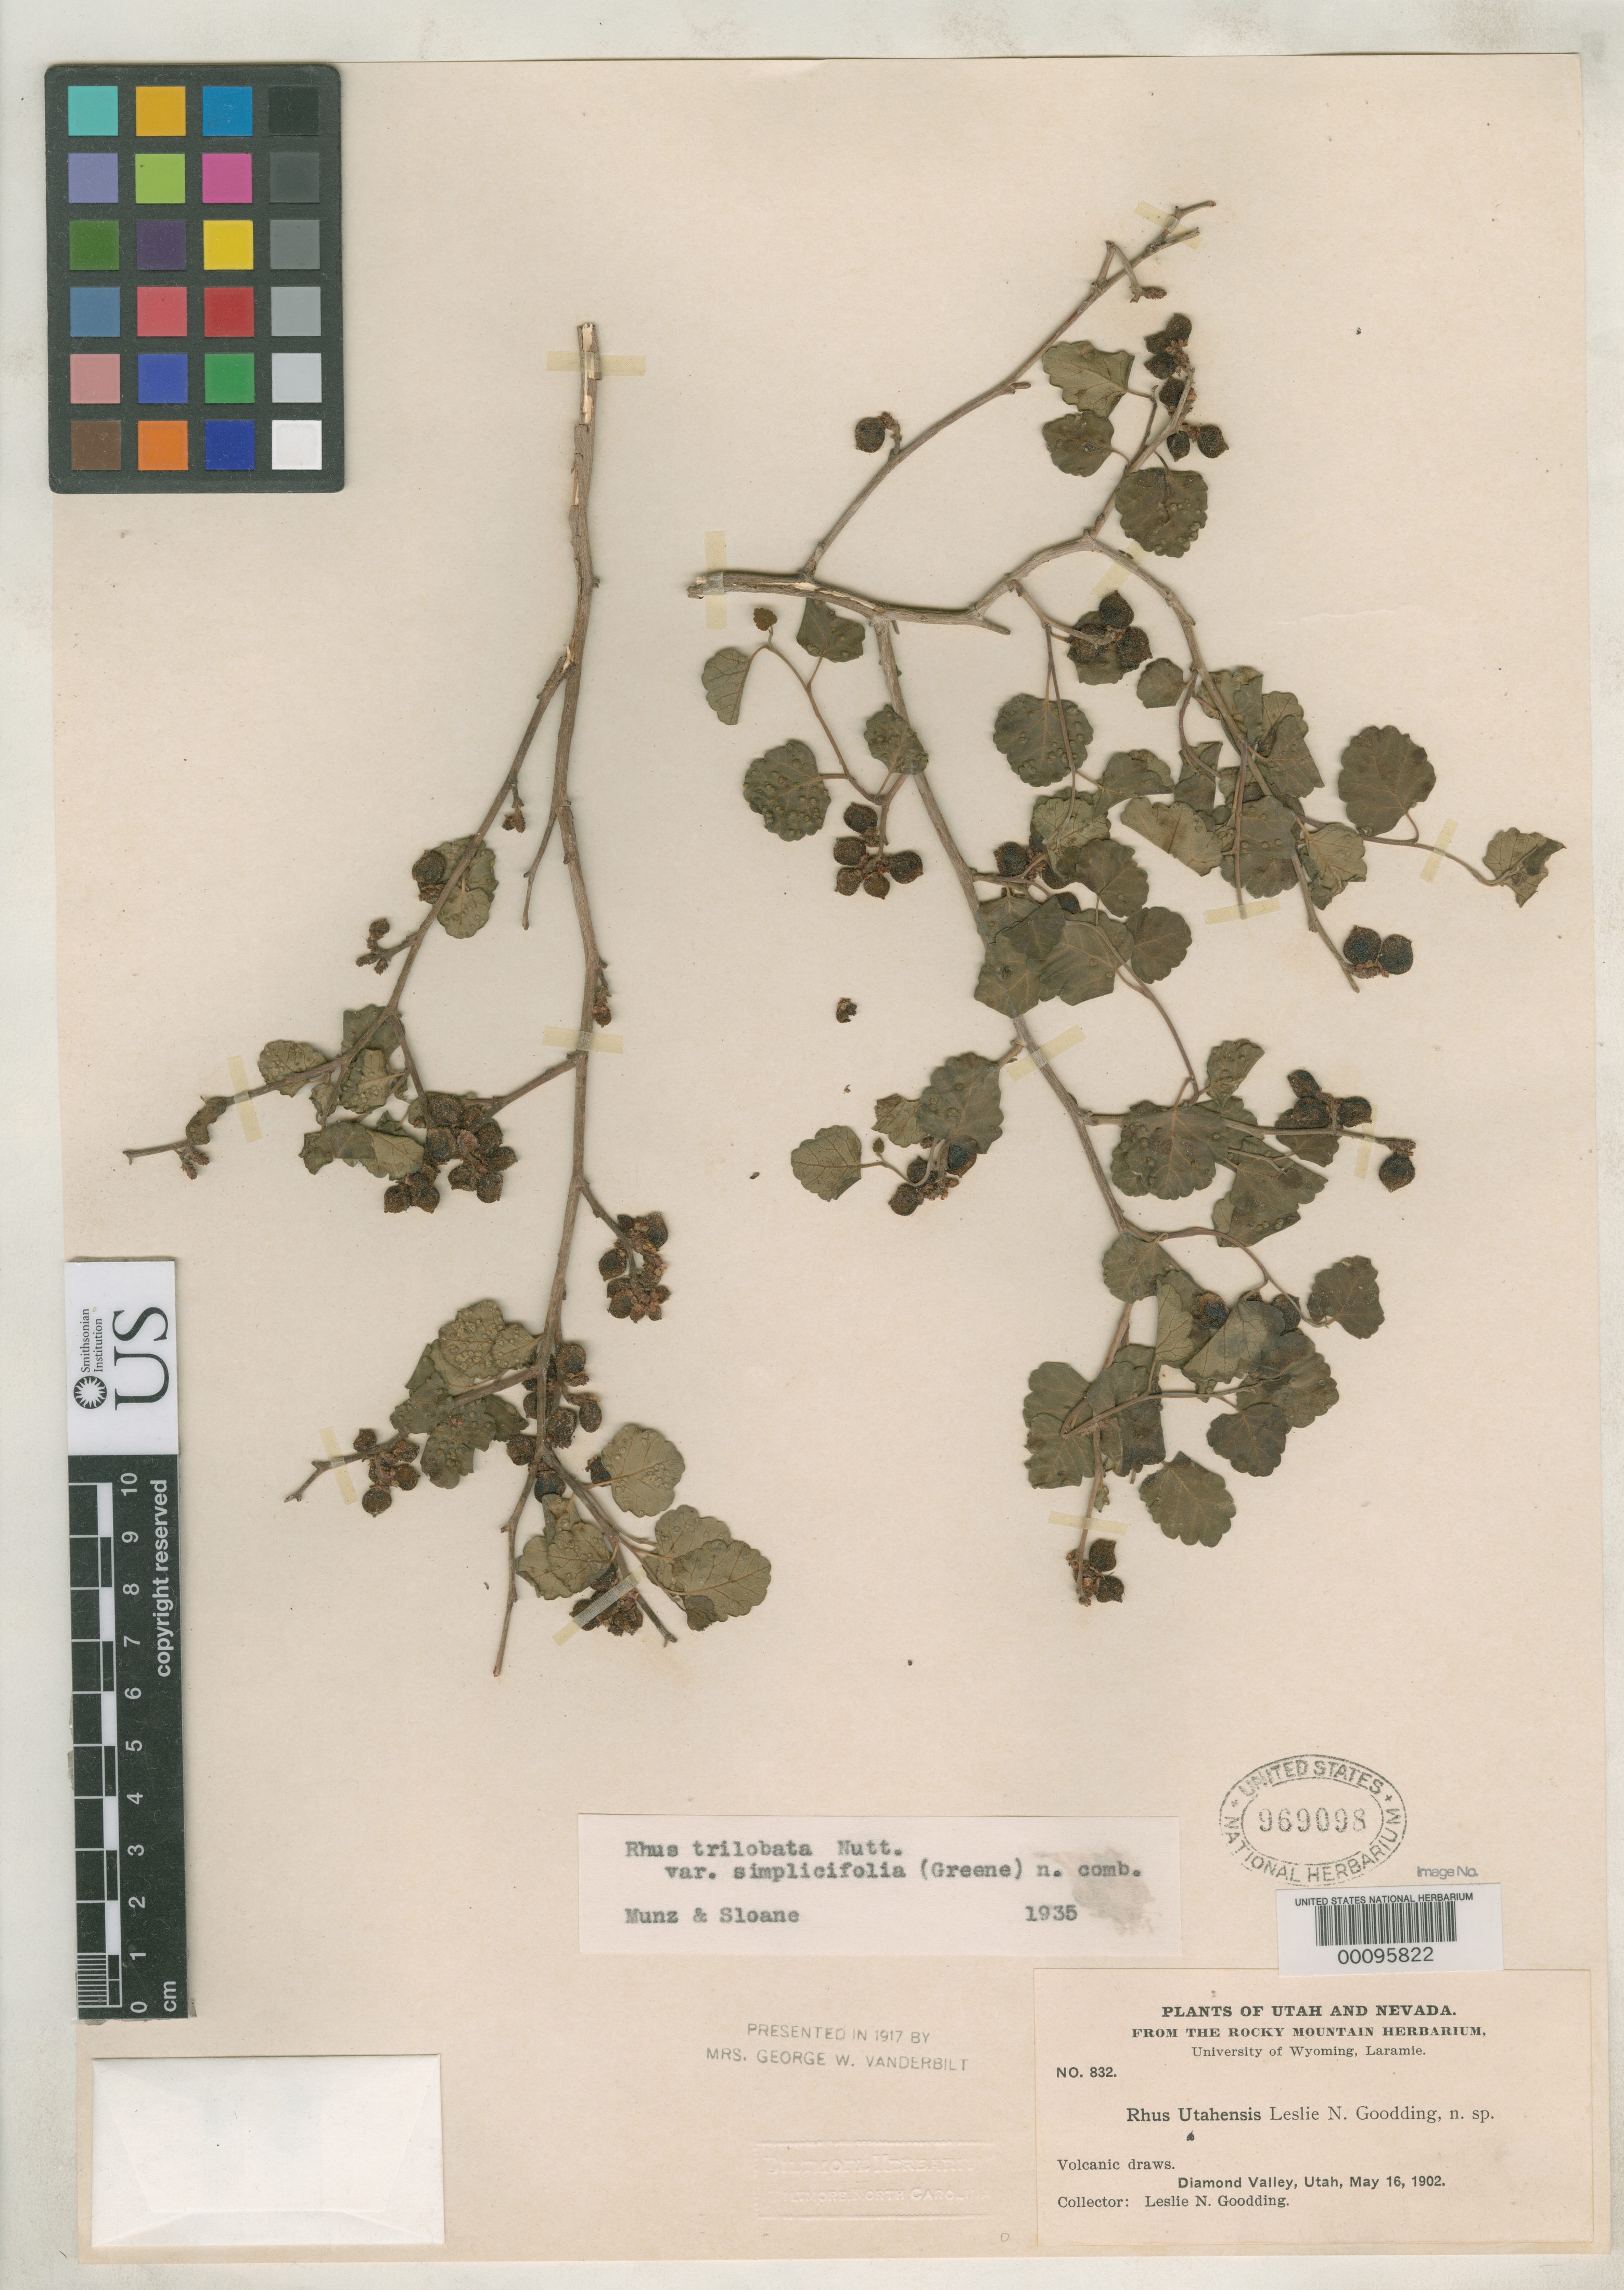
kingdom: Plantae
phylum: Tracheophyta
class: Magnoliopsida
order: Sapindales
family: Anacardiaceae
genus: Rhus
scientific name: Rhus utahensis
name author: Goodd.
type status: Isotype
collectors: L. N. Goodding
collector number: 832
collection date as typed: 16 May 1902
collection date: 1902-05-16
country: United States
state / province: Utah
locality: Diamond Valley.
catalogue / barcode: US 969098